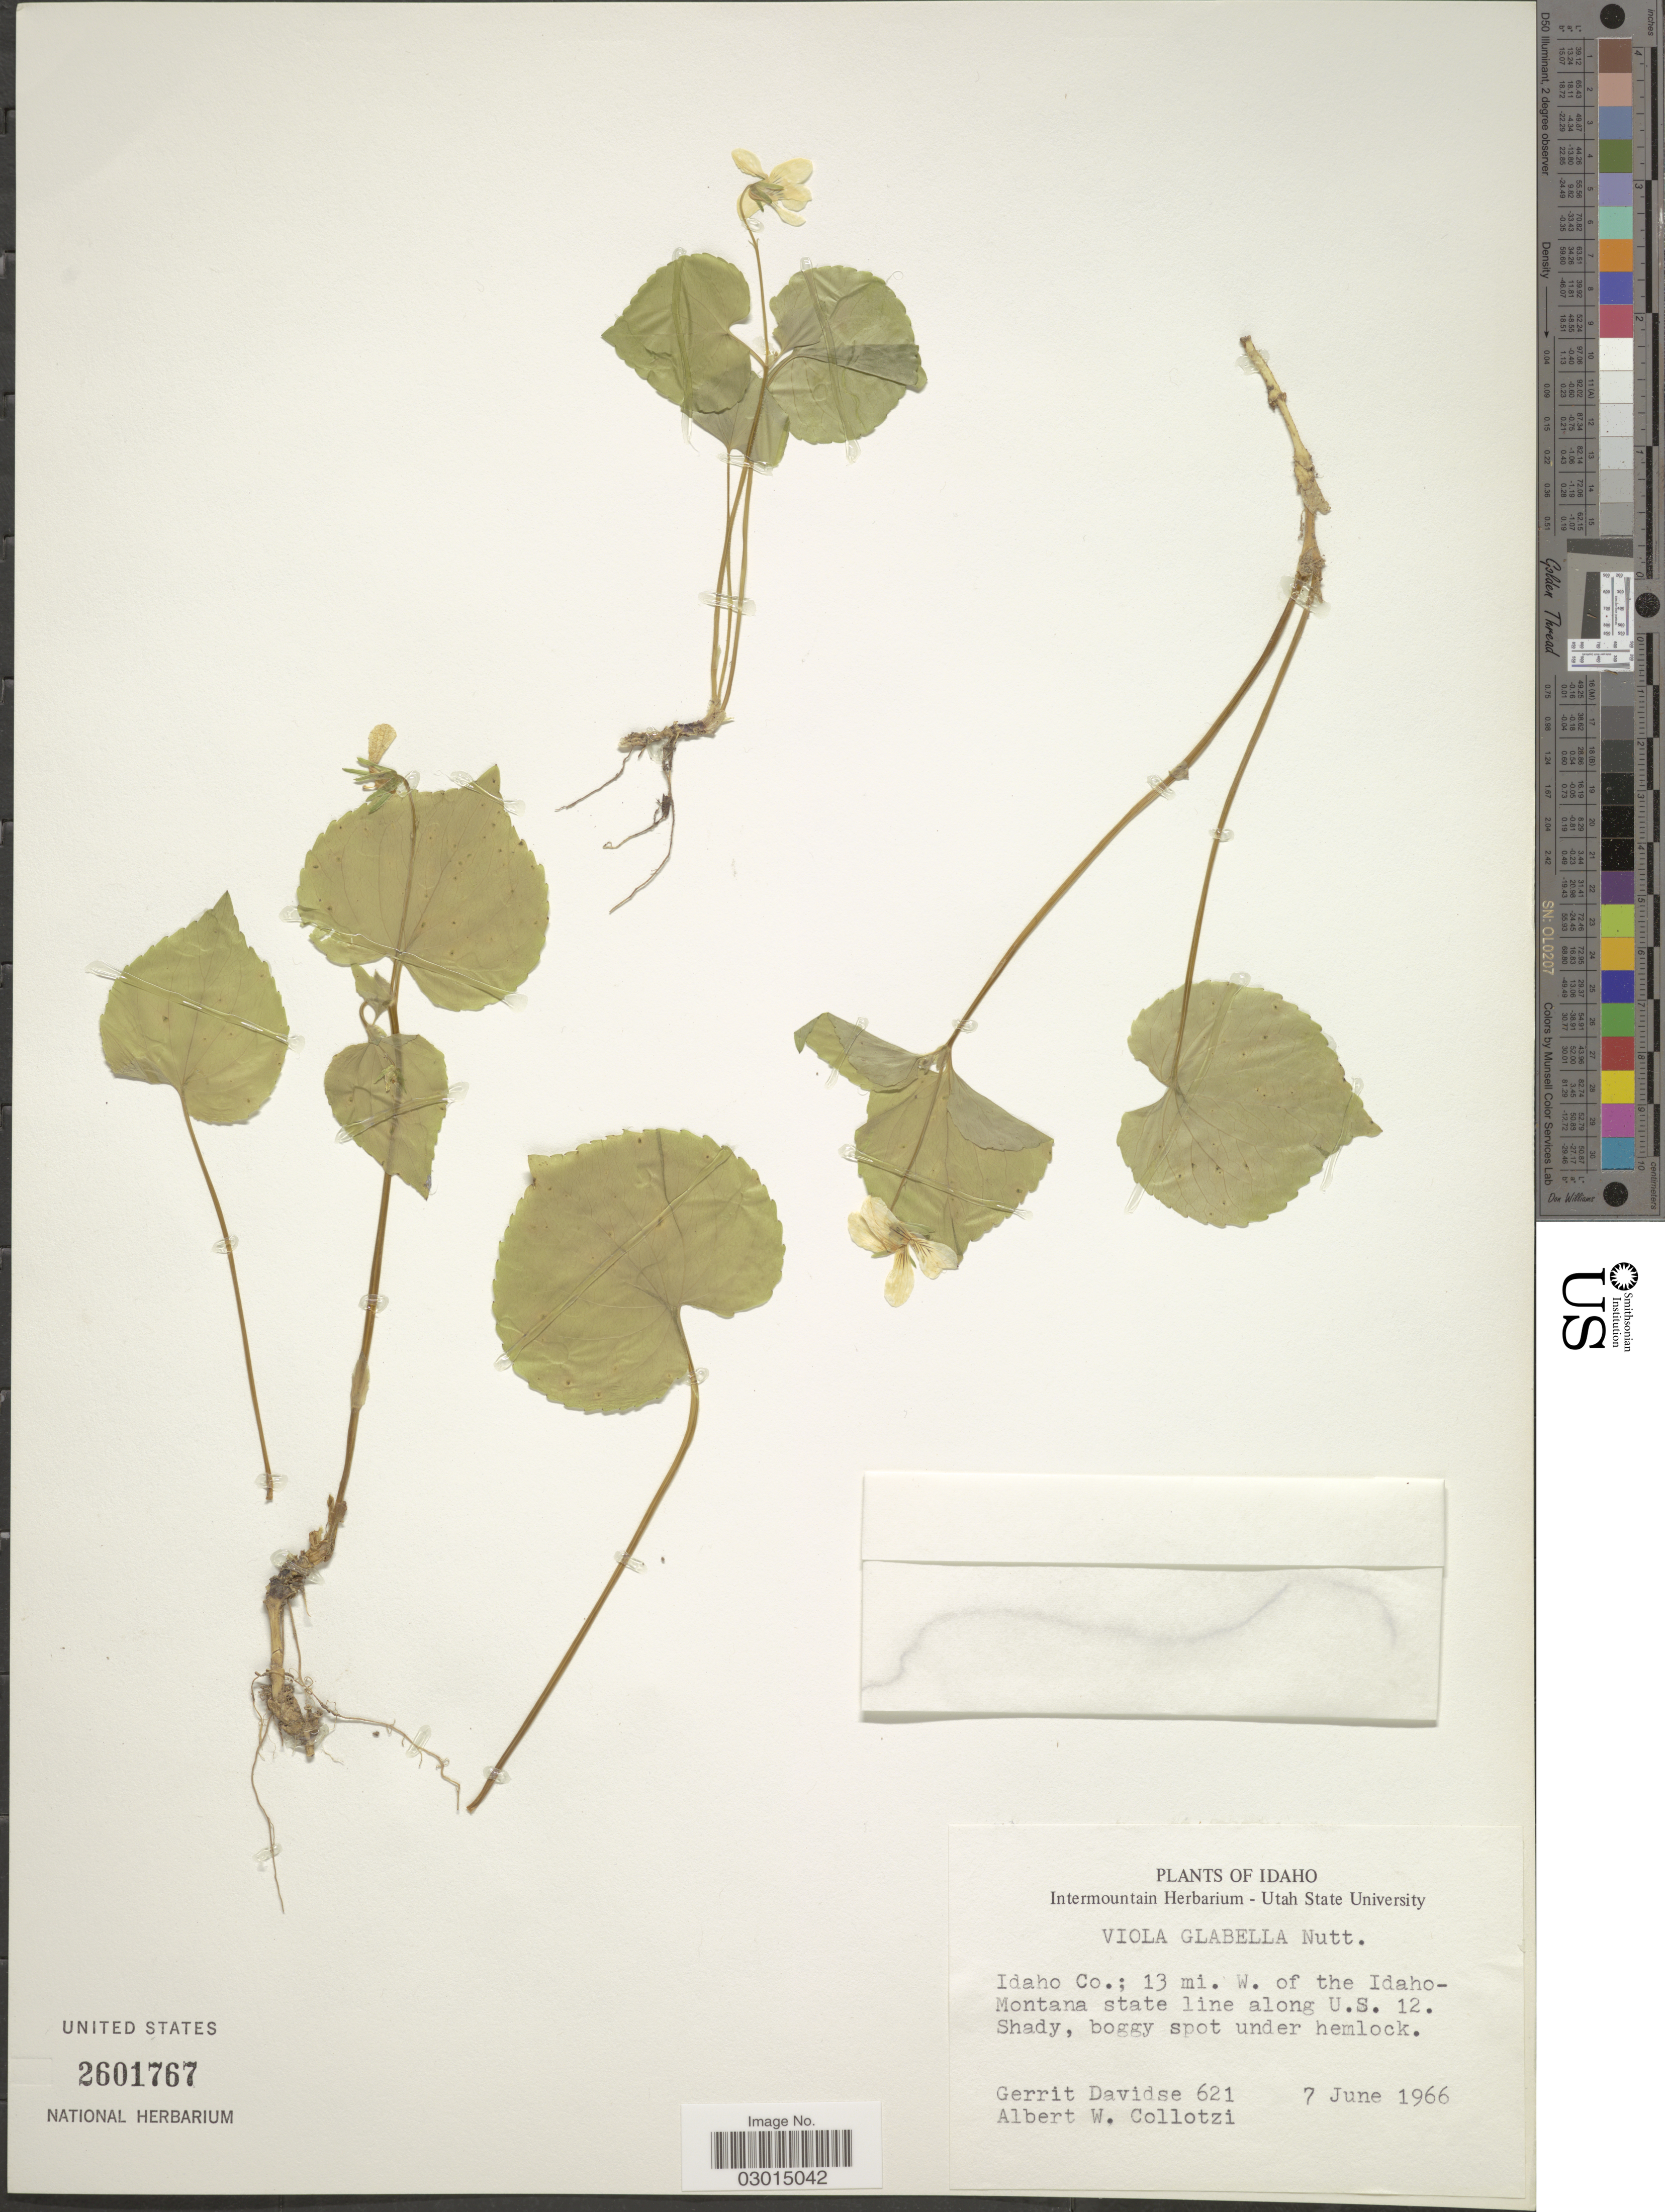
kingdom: Plantae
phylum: Tracheophyta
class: Magnoliopsida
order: Malpighiales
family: Violaceae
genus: Viola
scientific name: Viola glabella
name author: Nutt.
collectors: G. Davidse & A. W. Collotzi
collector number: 621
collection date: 1966-06-07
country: United States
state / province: Idaho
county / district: Idaho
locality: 13 mi. W. of the Idaho-Montana state line along U.S. 12.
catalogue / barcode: US 2601767